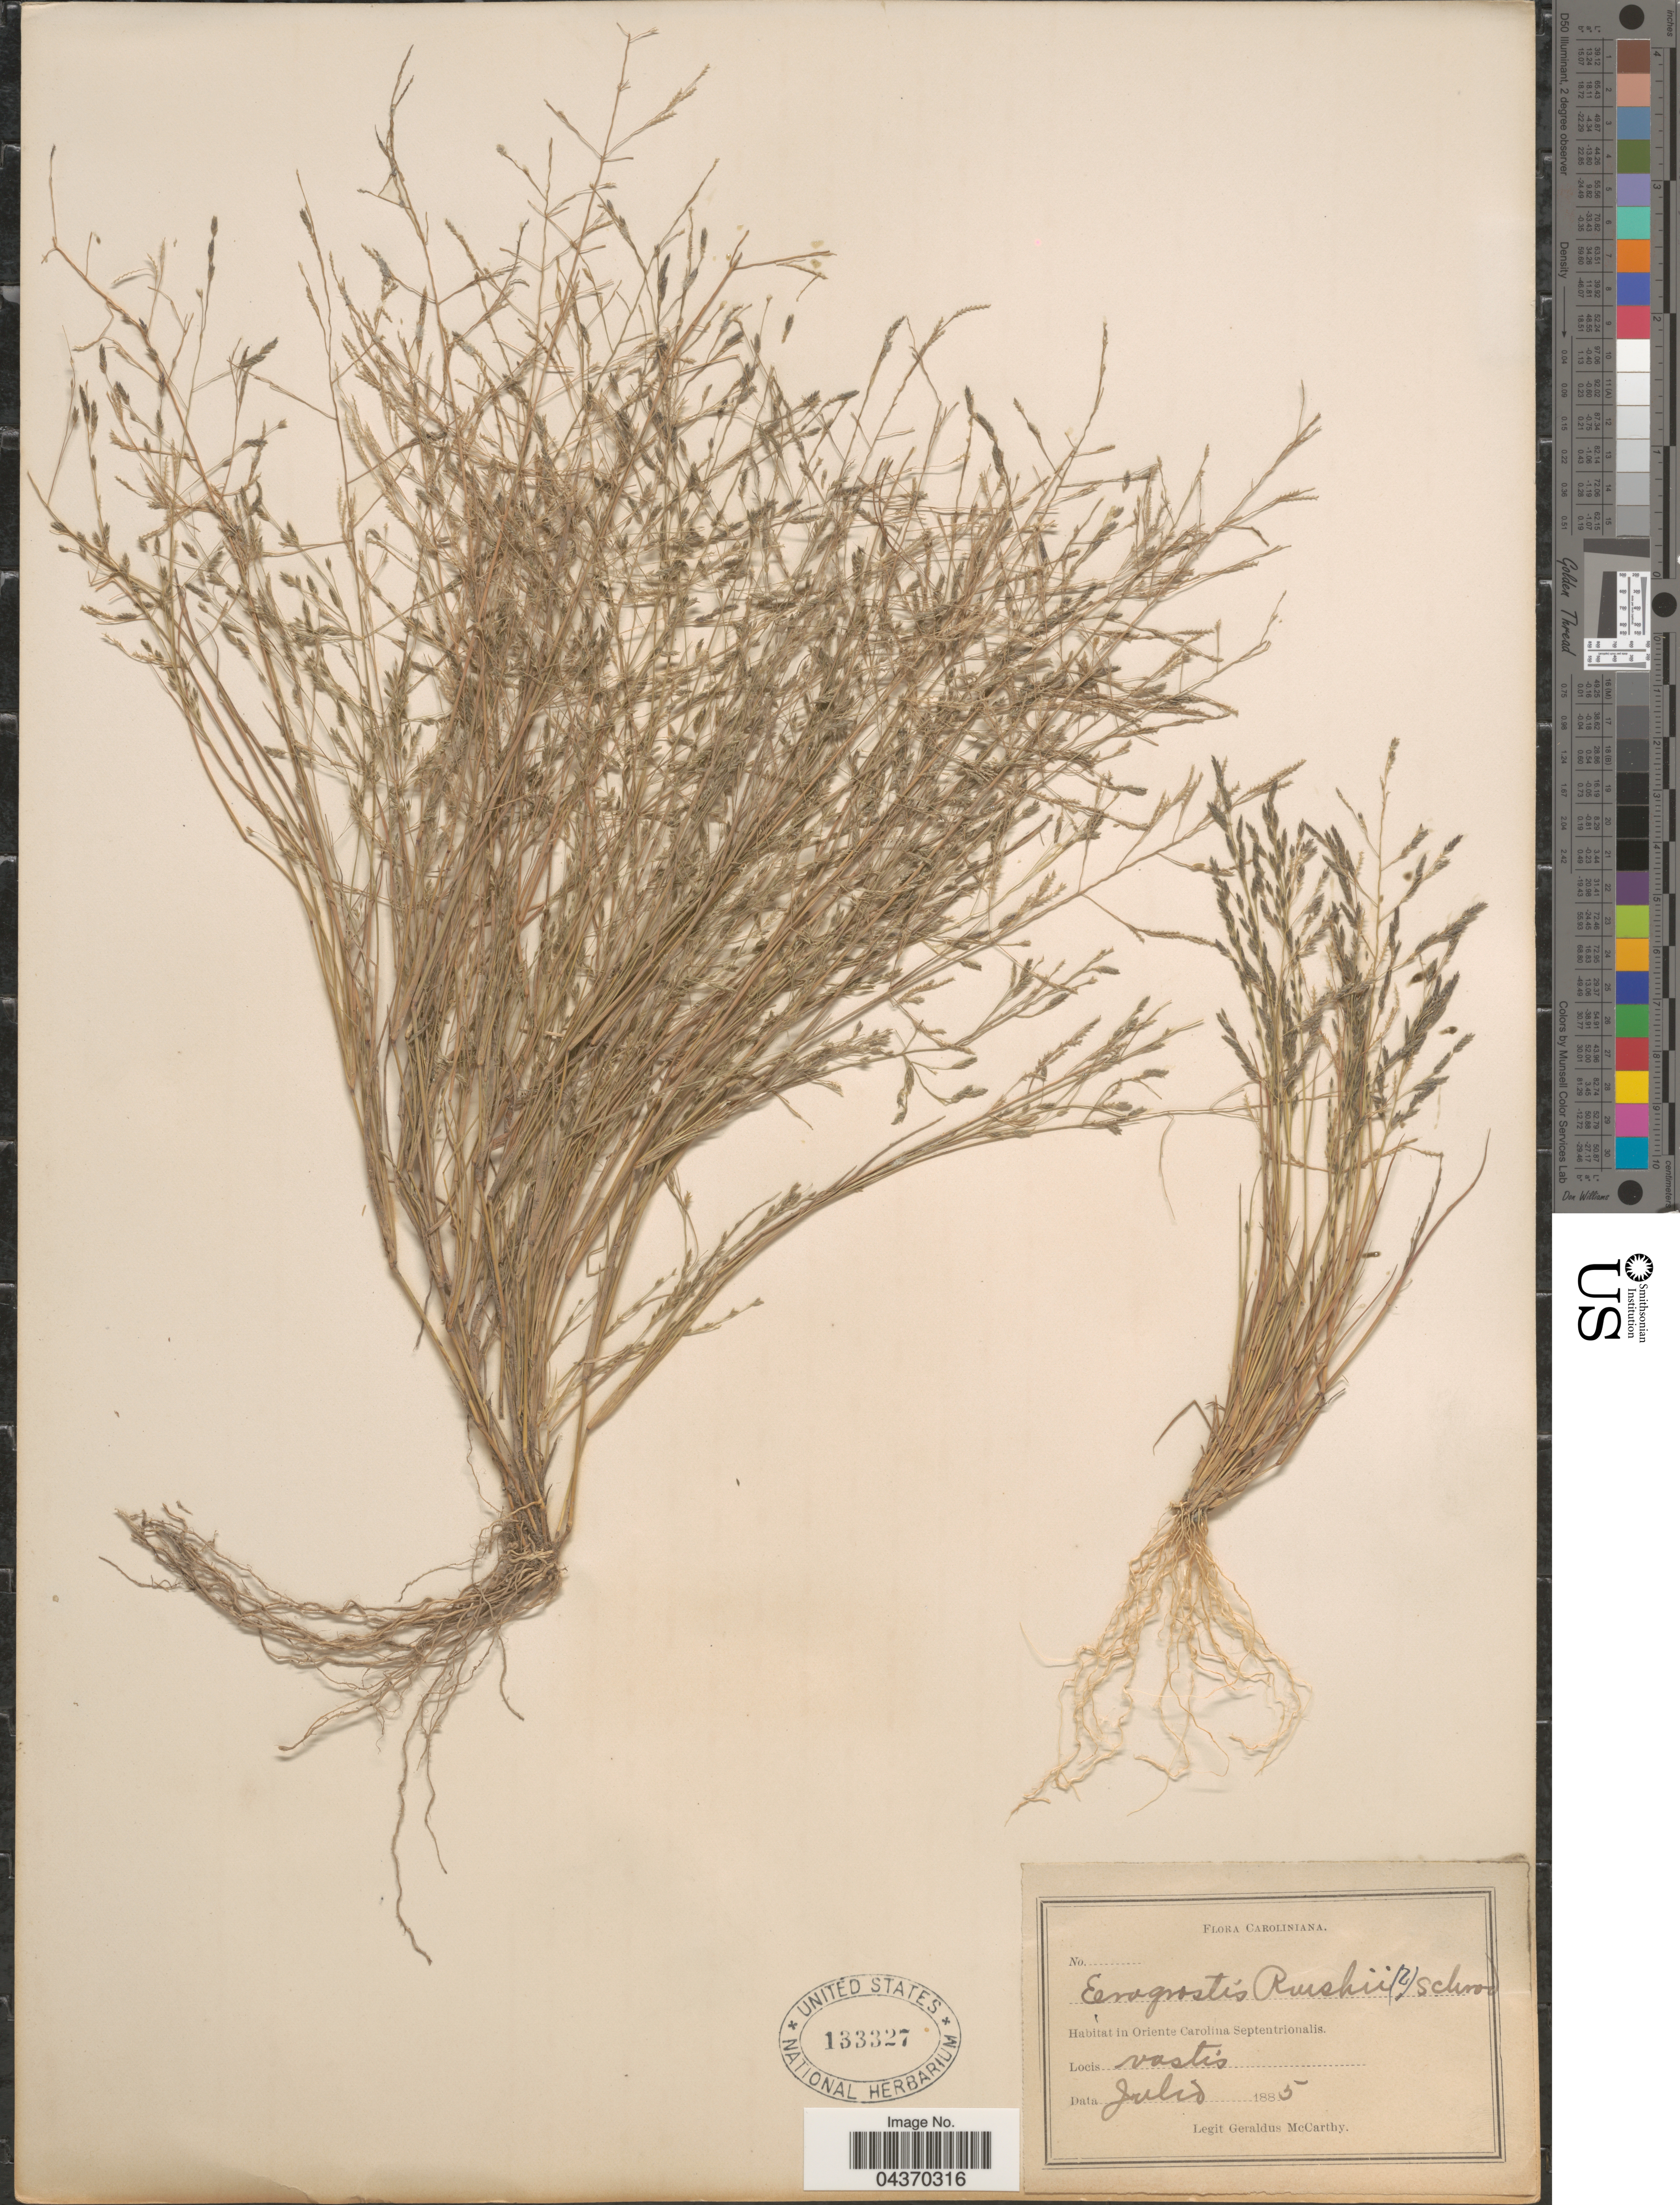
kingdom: Plantae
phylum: Tracheophyta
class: Liliopsida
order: Poales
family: Poaceae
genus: Eragrostis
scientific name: Eragrostis pectinacea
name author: (Michx.) Nees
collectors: M. McCarthy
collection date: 1885-07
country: United States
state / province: North Carolina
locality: Caroliniana. In Oriente Carolina Septentrionalis.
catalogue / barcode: US 133327